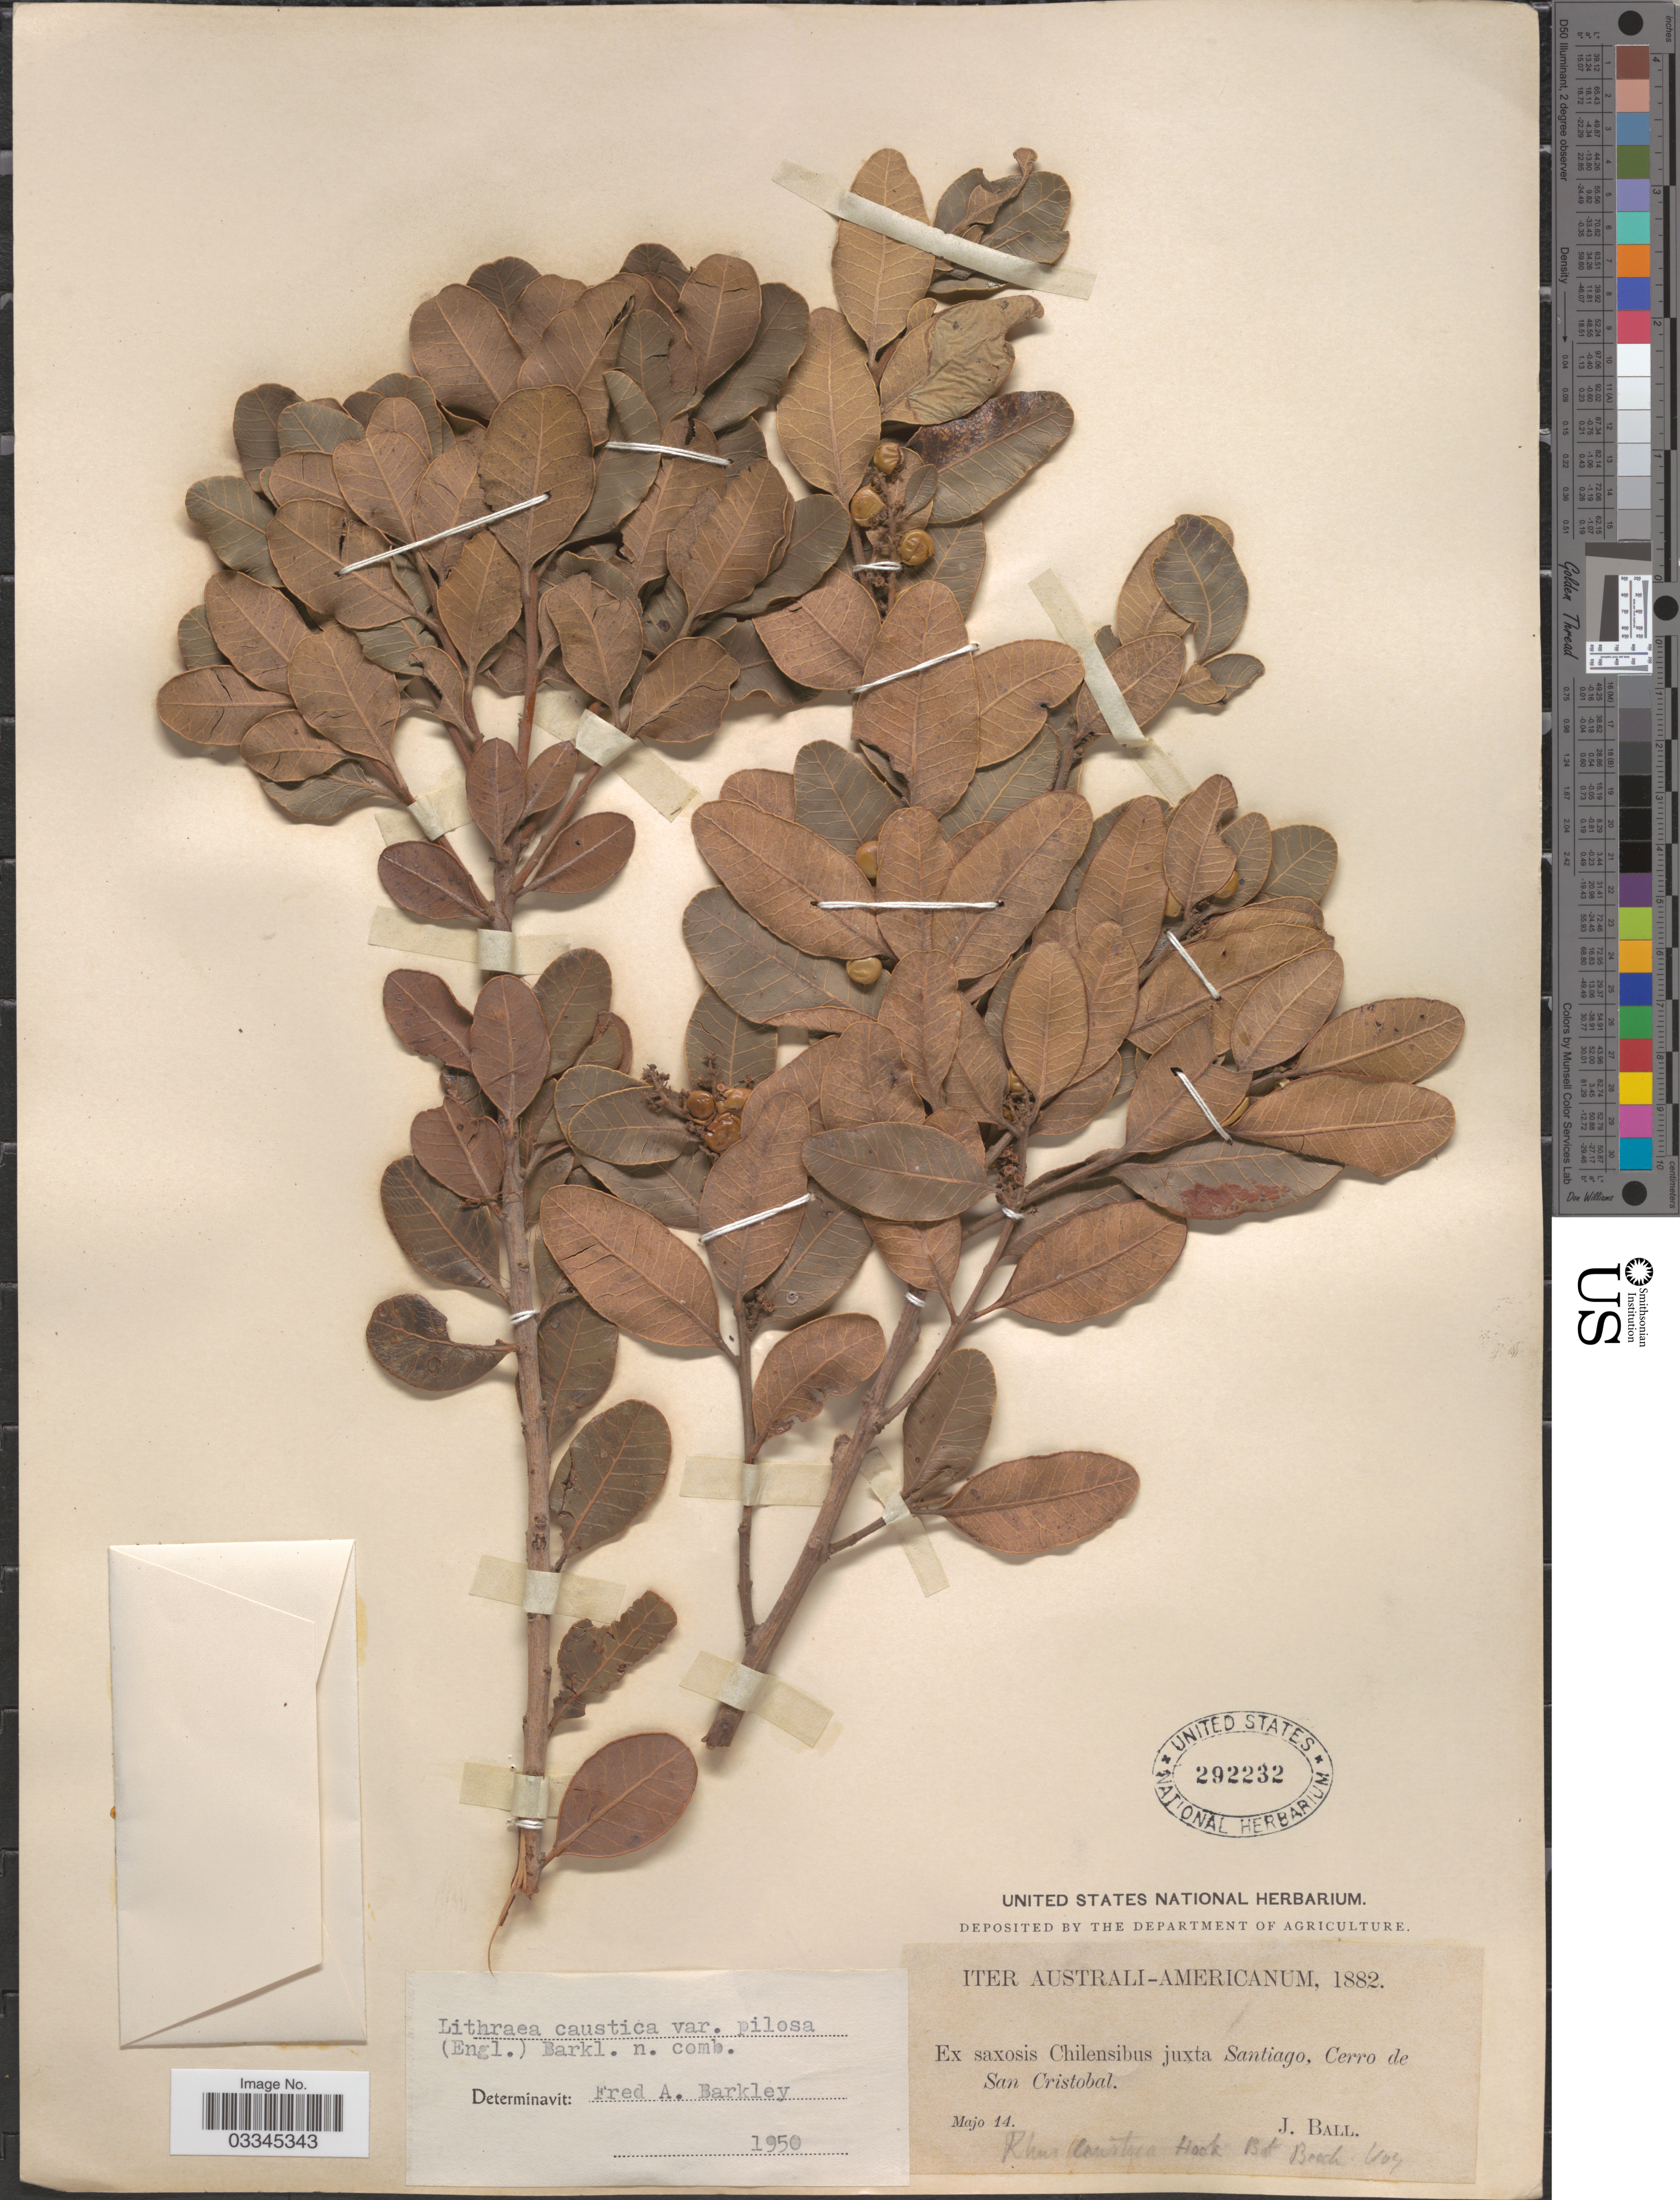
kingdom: Plantae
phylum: Tracheophyta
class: Magnoliopsida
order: Sapindales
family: Anacardiaceae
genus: Lithraea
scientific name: Lithraea caustica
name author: (Molina) Hook. & Arn.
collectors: J. Ball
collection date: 1882-05-14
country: Chile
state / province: Región Metropolitana (RM)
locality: Ex saxosis Chilensibus juxta Santiago, Cerro de San Cristobal.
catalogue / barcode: US 292232